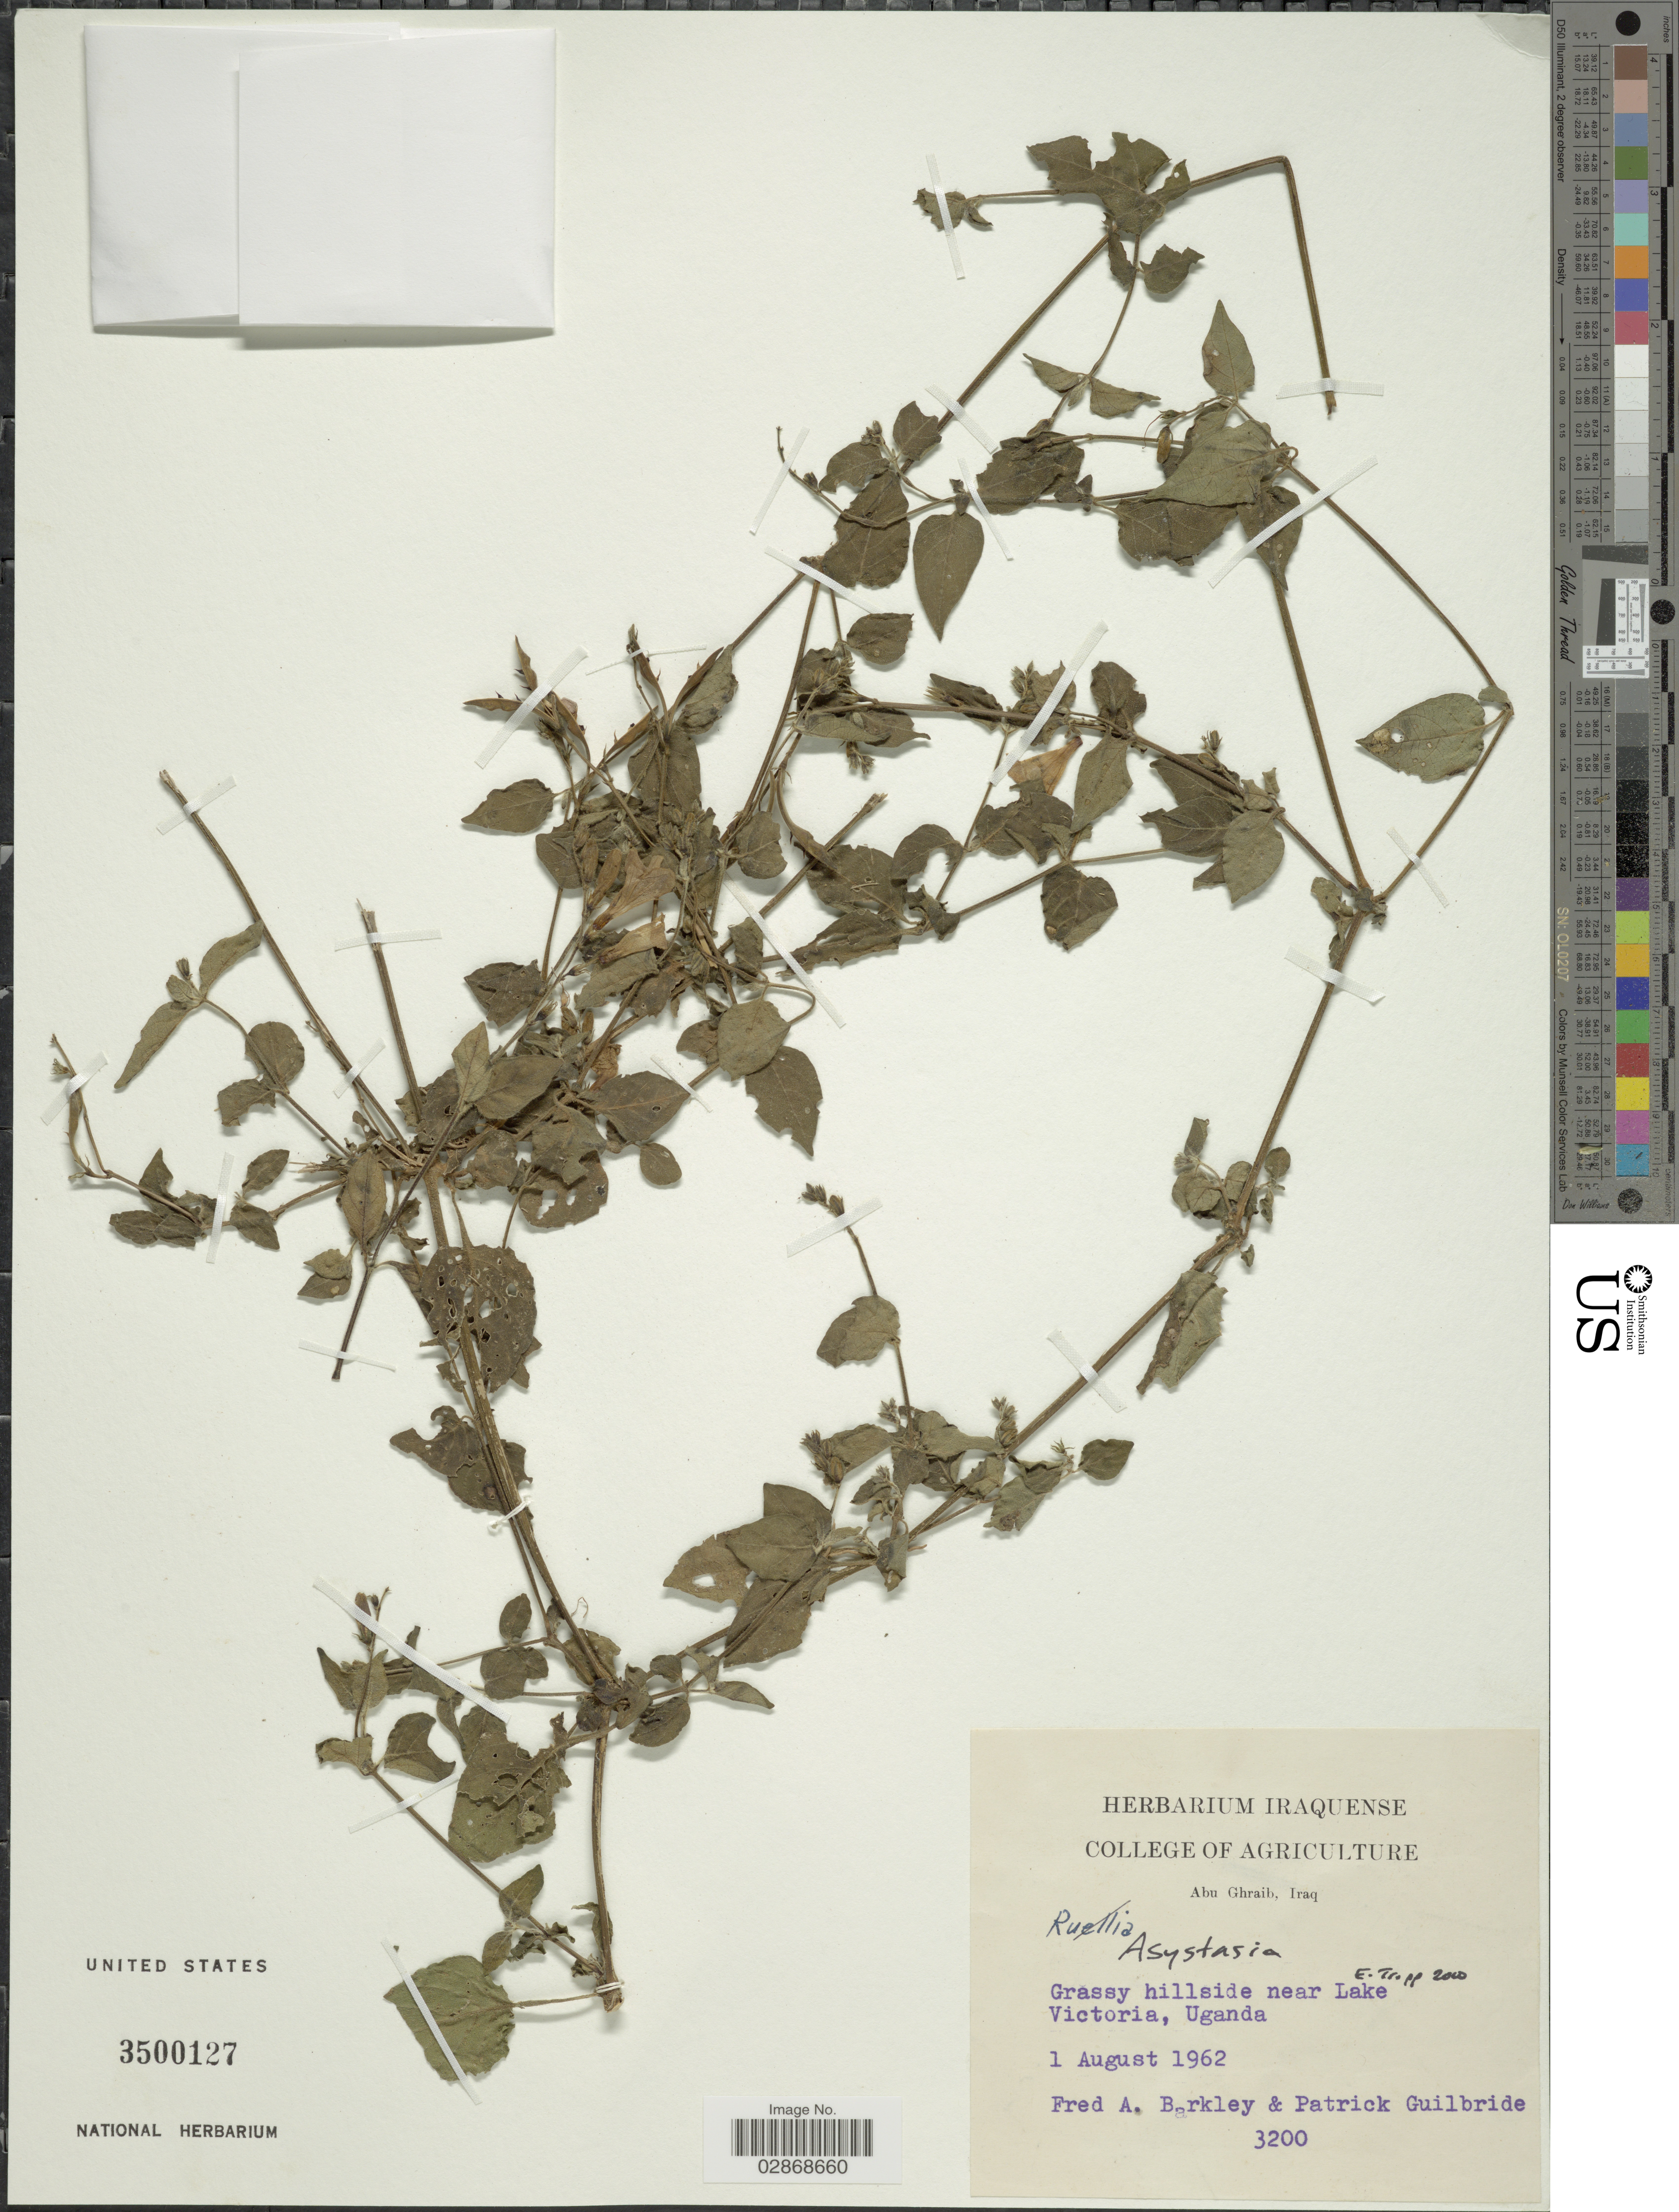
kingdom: Plantae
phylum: Tracheophyta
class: Magnoliopsida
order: Lamiales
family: Acanthaceae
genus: Asystasia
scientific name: Asystasia sp.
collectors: F. A. Barkley & P. Guilbride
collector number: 3200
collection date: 1962-08-01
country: Uganda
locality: Near Lake Victoria.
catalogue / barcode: US 3500127